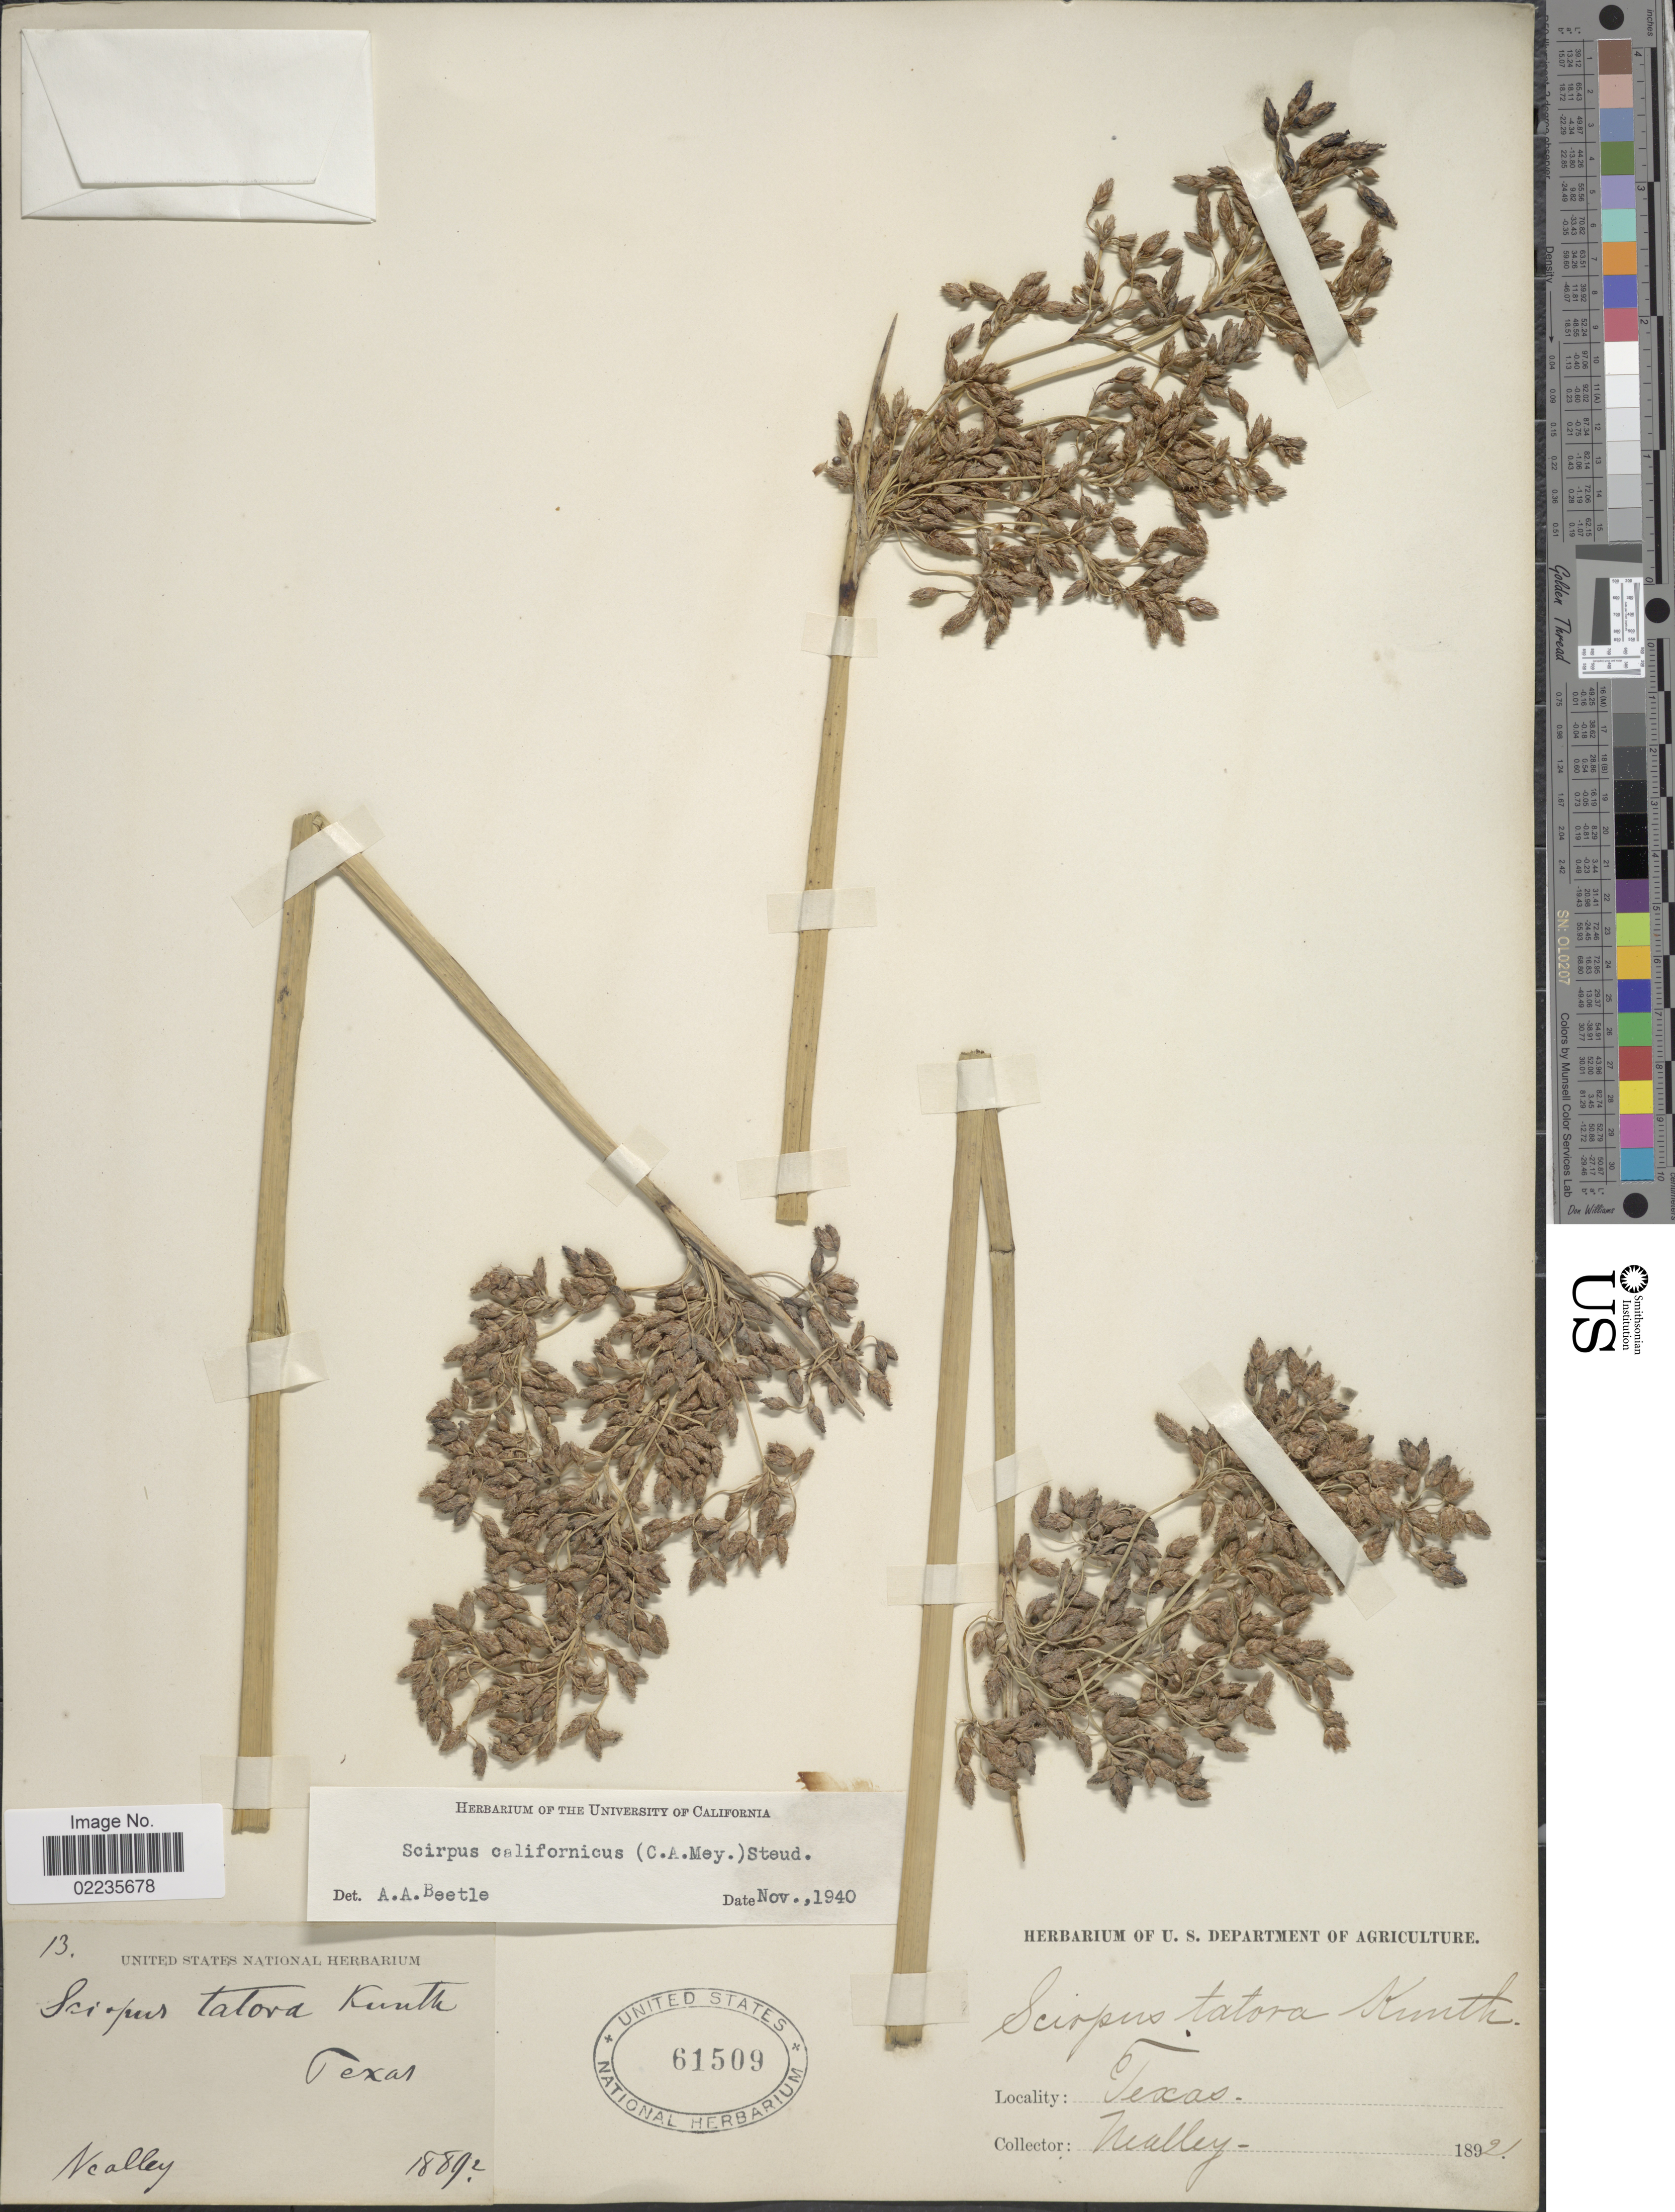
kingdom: Plantae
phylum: Tracheophyta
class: Liliopsida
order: Poales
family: Cyperaceae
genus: Schoenoplectus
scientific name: Schoenoplectus californicus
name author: (C.A. Mey.) Soják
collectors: Nealley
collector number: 13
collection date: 1892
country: United States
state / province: Texas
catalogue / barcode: US 61509